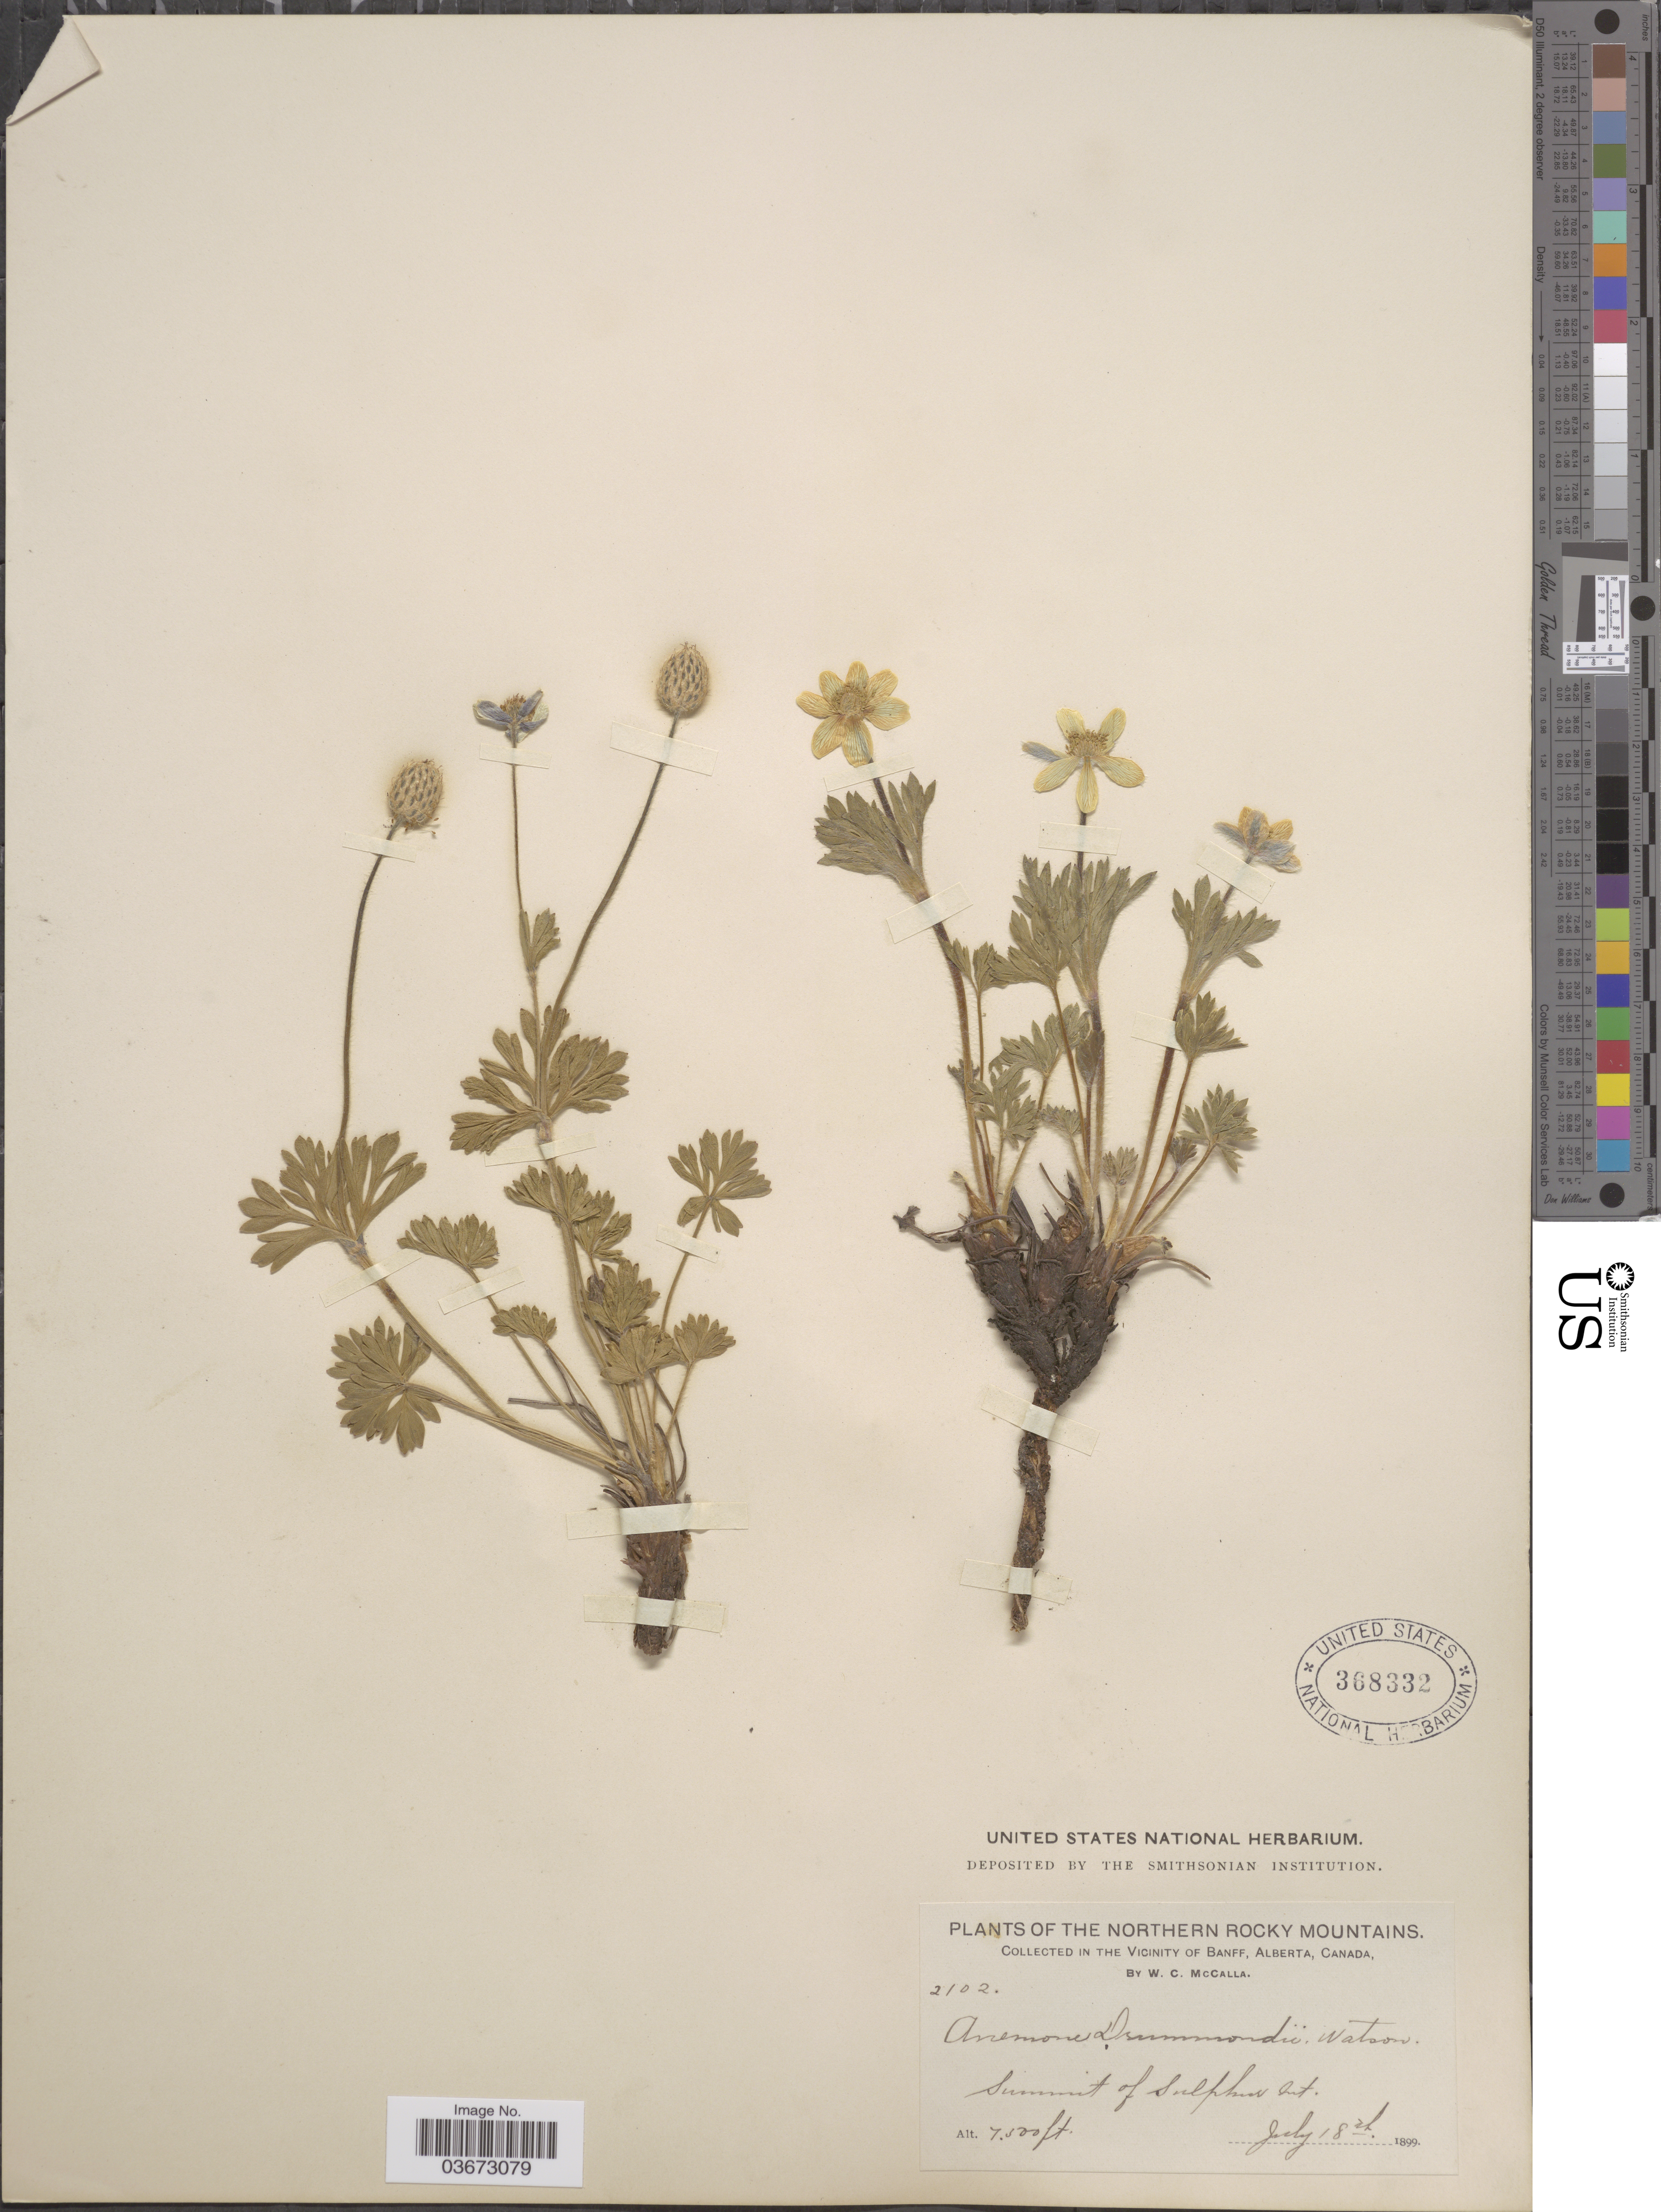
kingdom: Plantae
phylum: Tracheophyta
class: Magnoliopsida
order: Ranunculales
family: Ranunculaceae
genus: Anemone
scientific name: Anemone tetonensis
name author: Porter ex Britton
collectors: W. McCalla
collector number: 2102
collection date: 1899-07-18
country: Canada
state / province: Alberta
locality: The Northern Rocky Mountains. The Vicinity of Banff. Summit of Sulphur Mt.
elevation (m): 2286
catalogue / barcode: US 368332